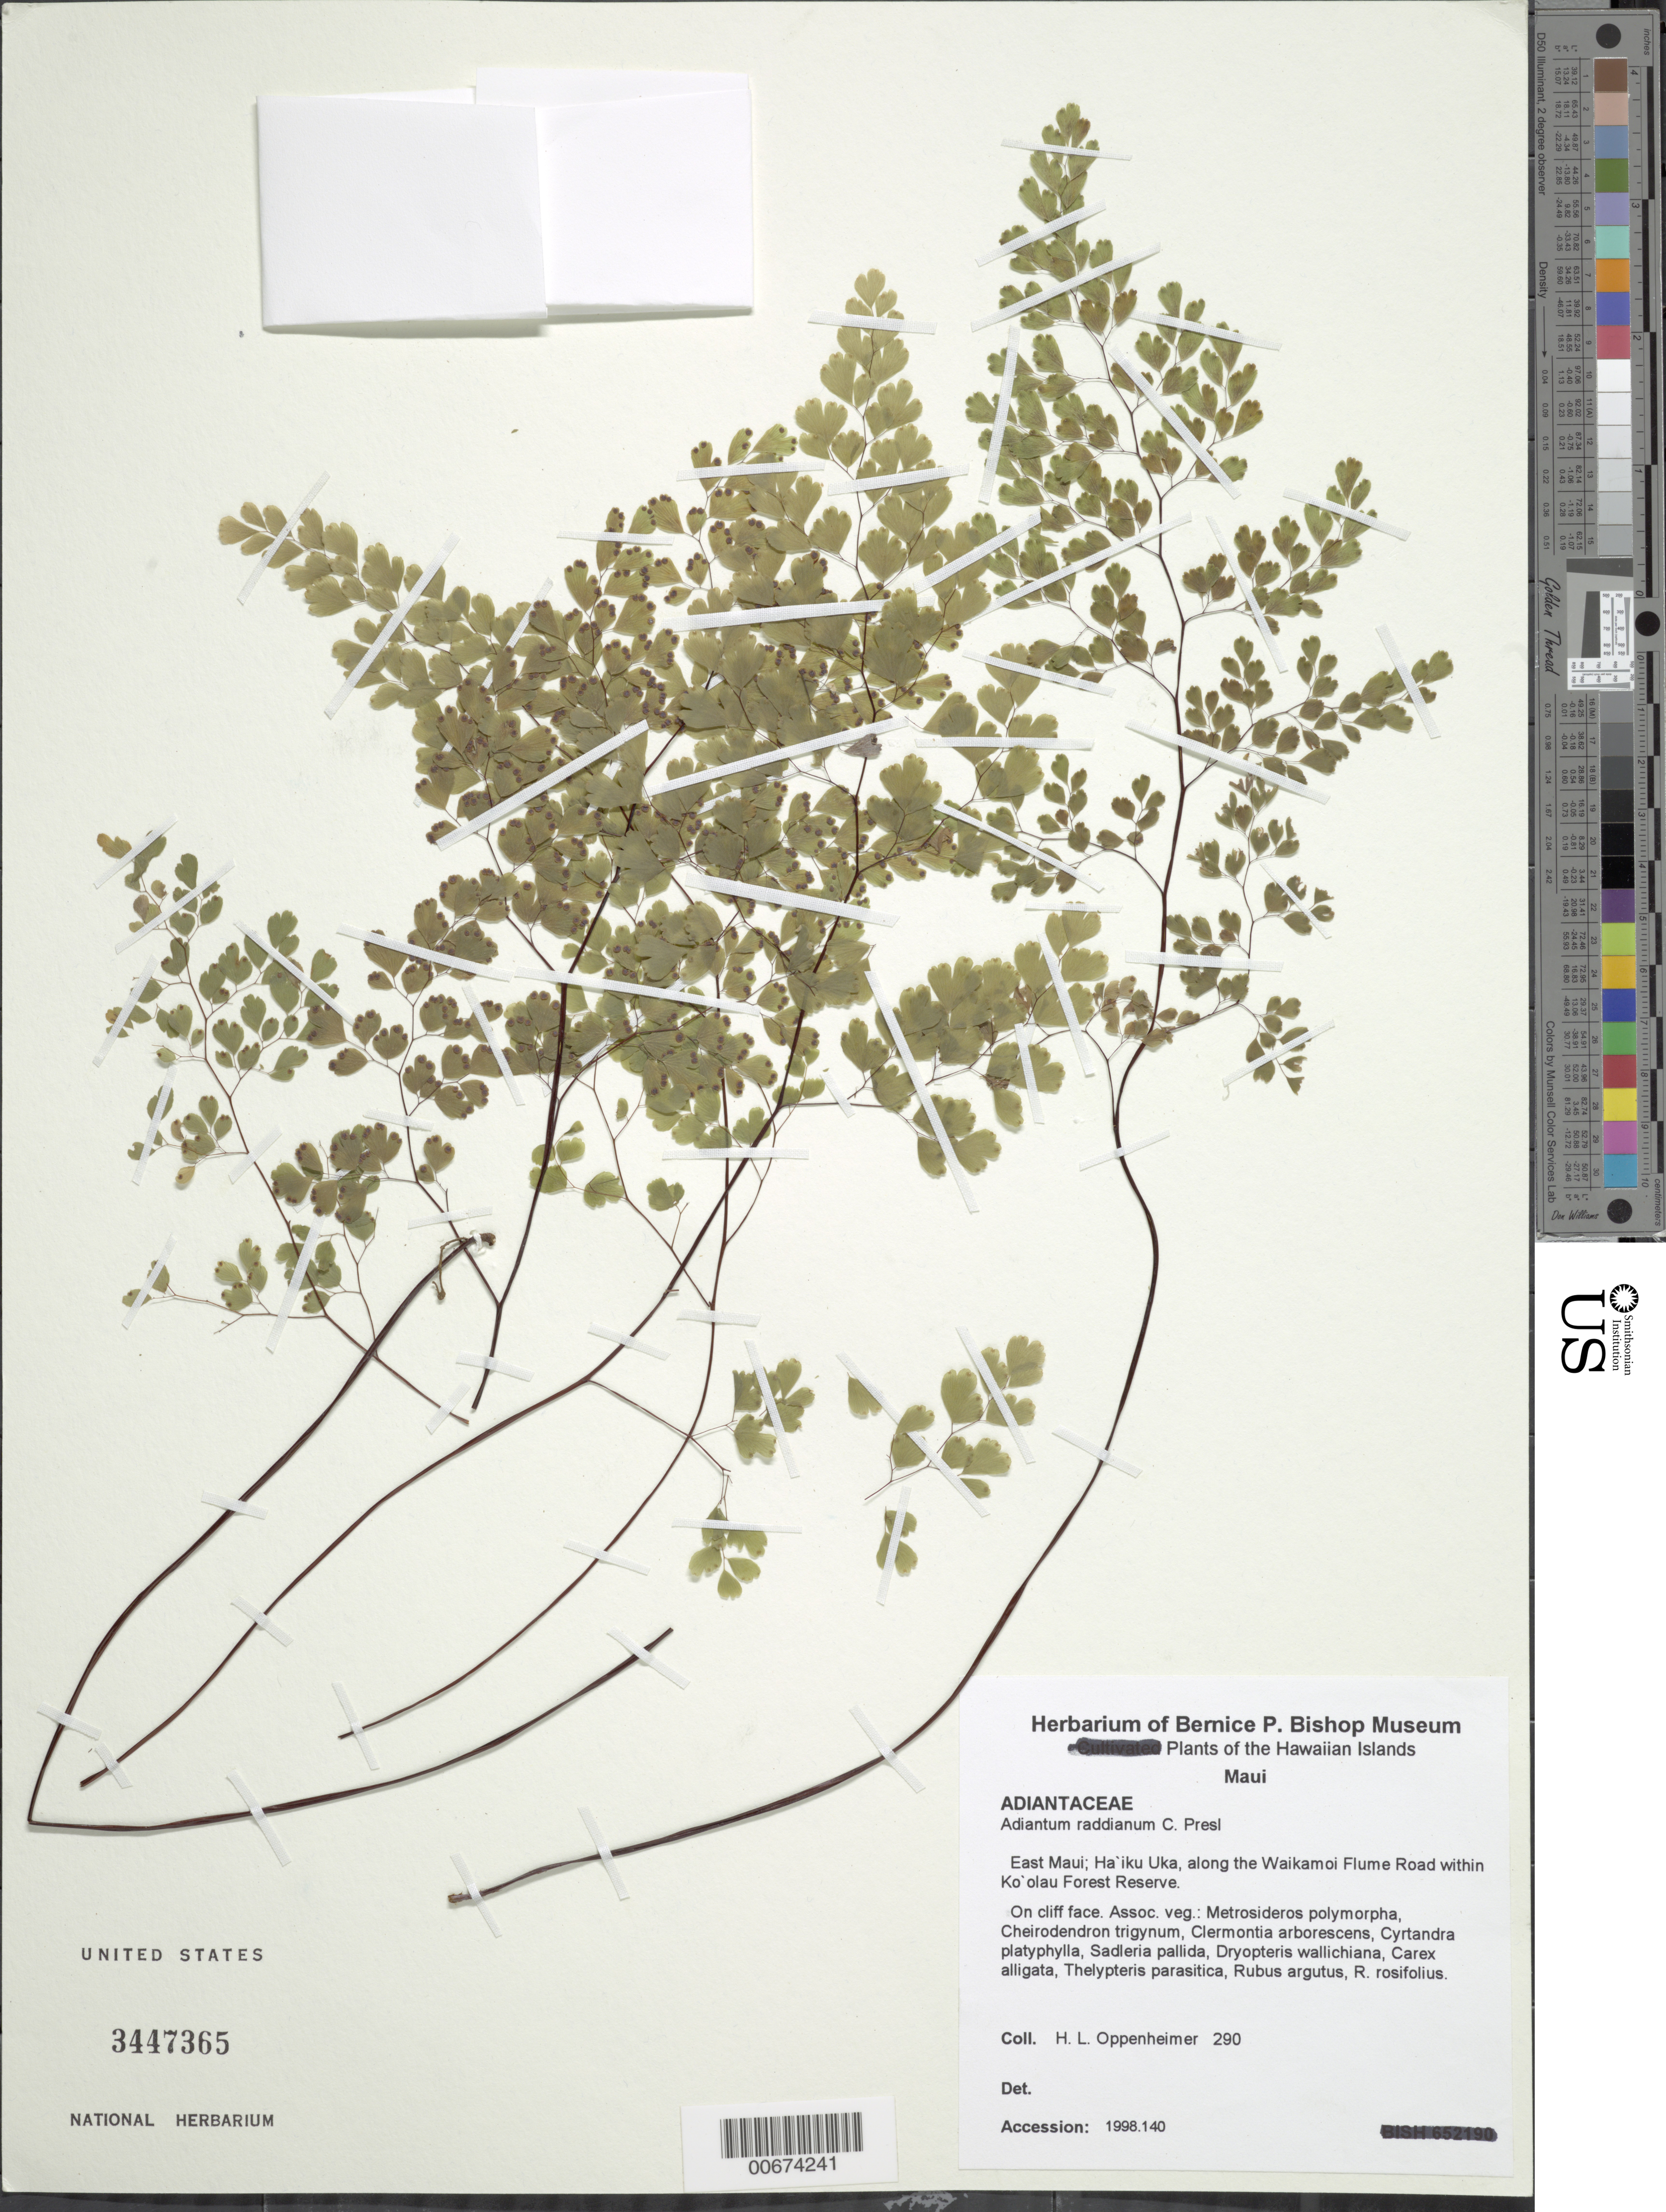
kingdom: Plantae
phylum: Tracheophyta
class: Polypodiopsida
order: Polypodiales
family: Pteridaceae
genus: Adiantum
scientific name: Adiantum raddianum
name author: C. Presl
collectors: H. L. Oppenheimer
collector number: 290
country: United States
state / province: Hawaii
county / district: Maui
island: Maui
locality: E Maui; Ha'iku Uka, along Waikamoi Flume Road within Ko'olau Forest Reserve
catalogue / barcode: US 3447365